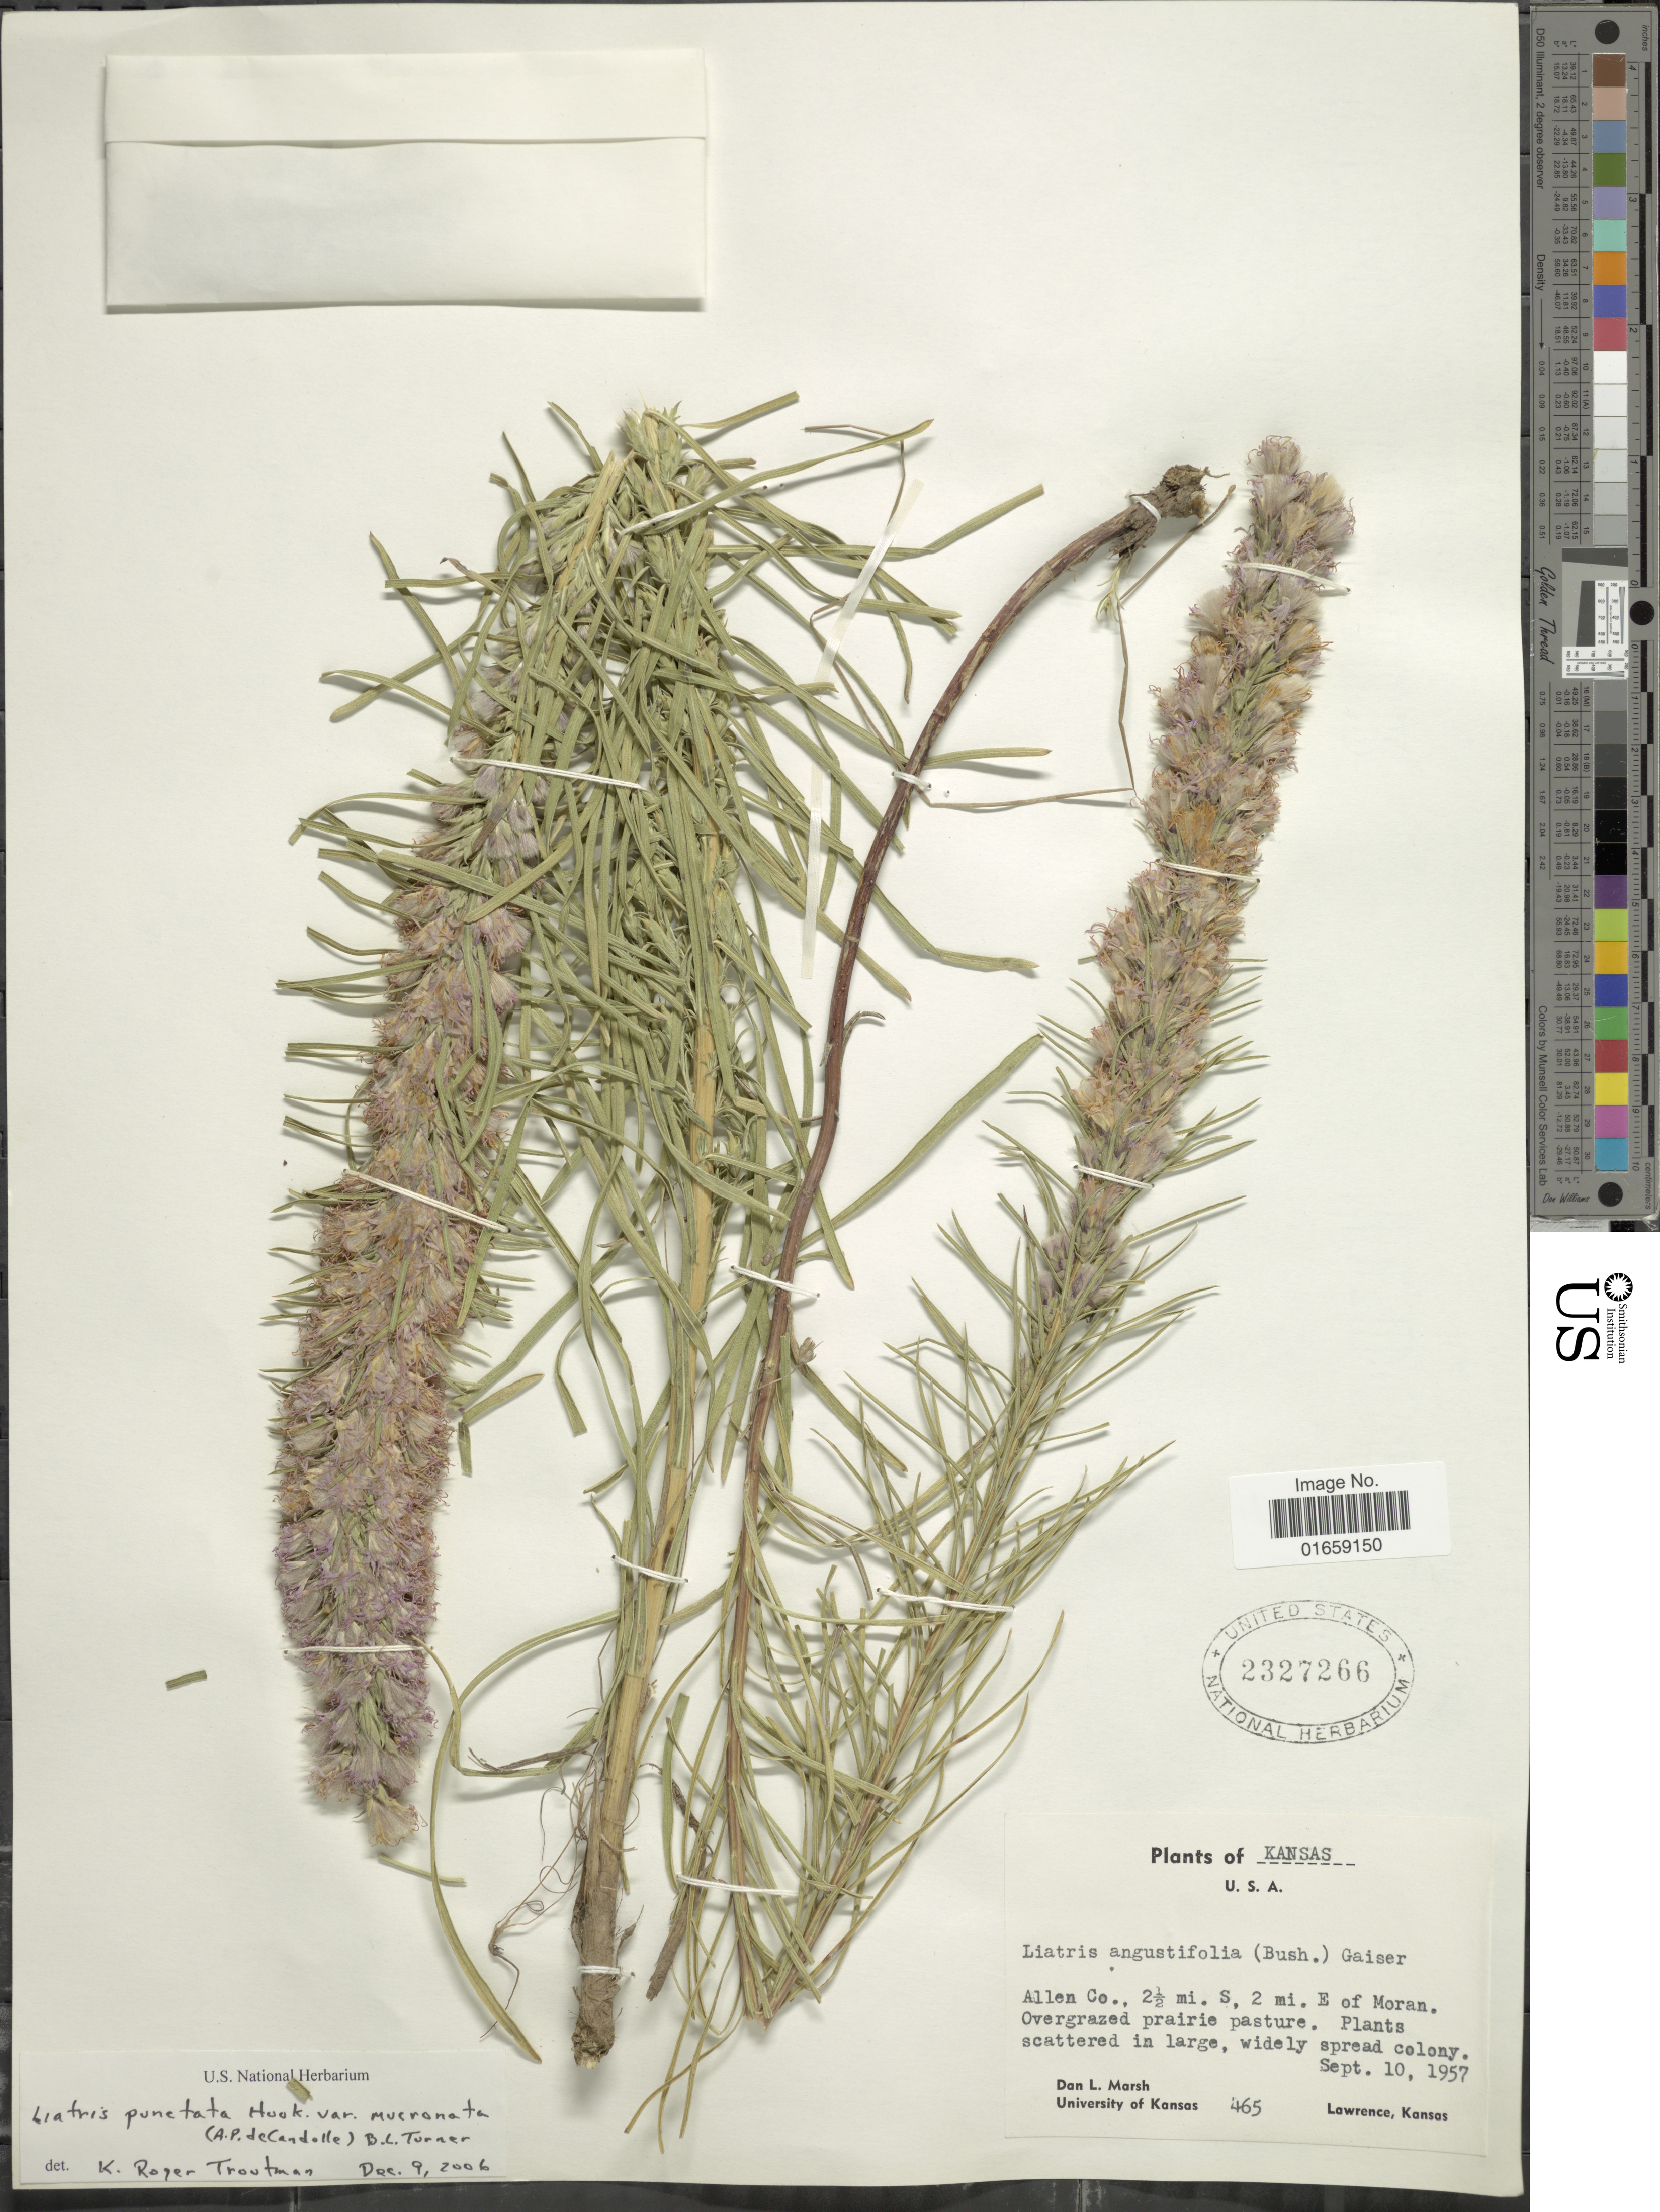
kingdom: Plantae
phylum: Tracheophyta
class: Magnoliopsida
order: Asterales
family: Asteraceae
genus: Liatris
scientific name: Liatris punctata var. mucronata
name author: (DC.) B.L. Turner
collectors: D. L. Marsh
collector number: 465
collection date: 1957-09-10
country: United States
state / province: Kansas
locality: Allen Co., 2½ mi. S, 2 mi. E of Moran, Lawrence, Kansas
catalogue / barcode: US 2327266